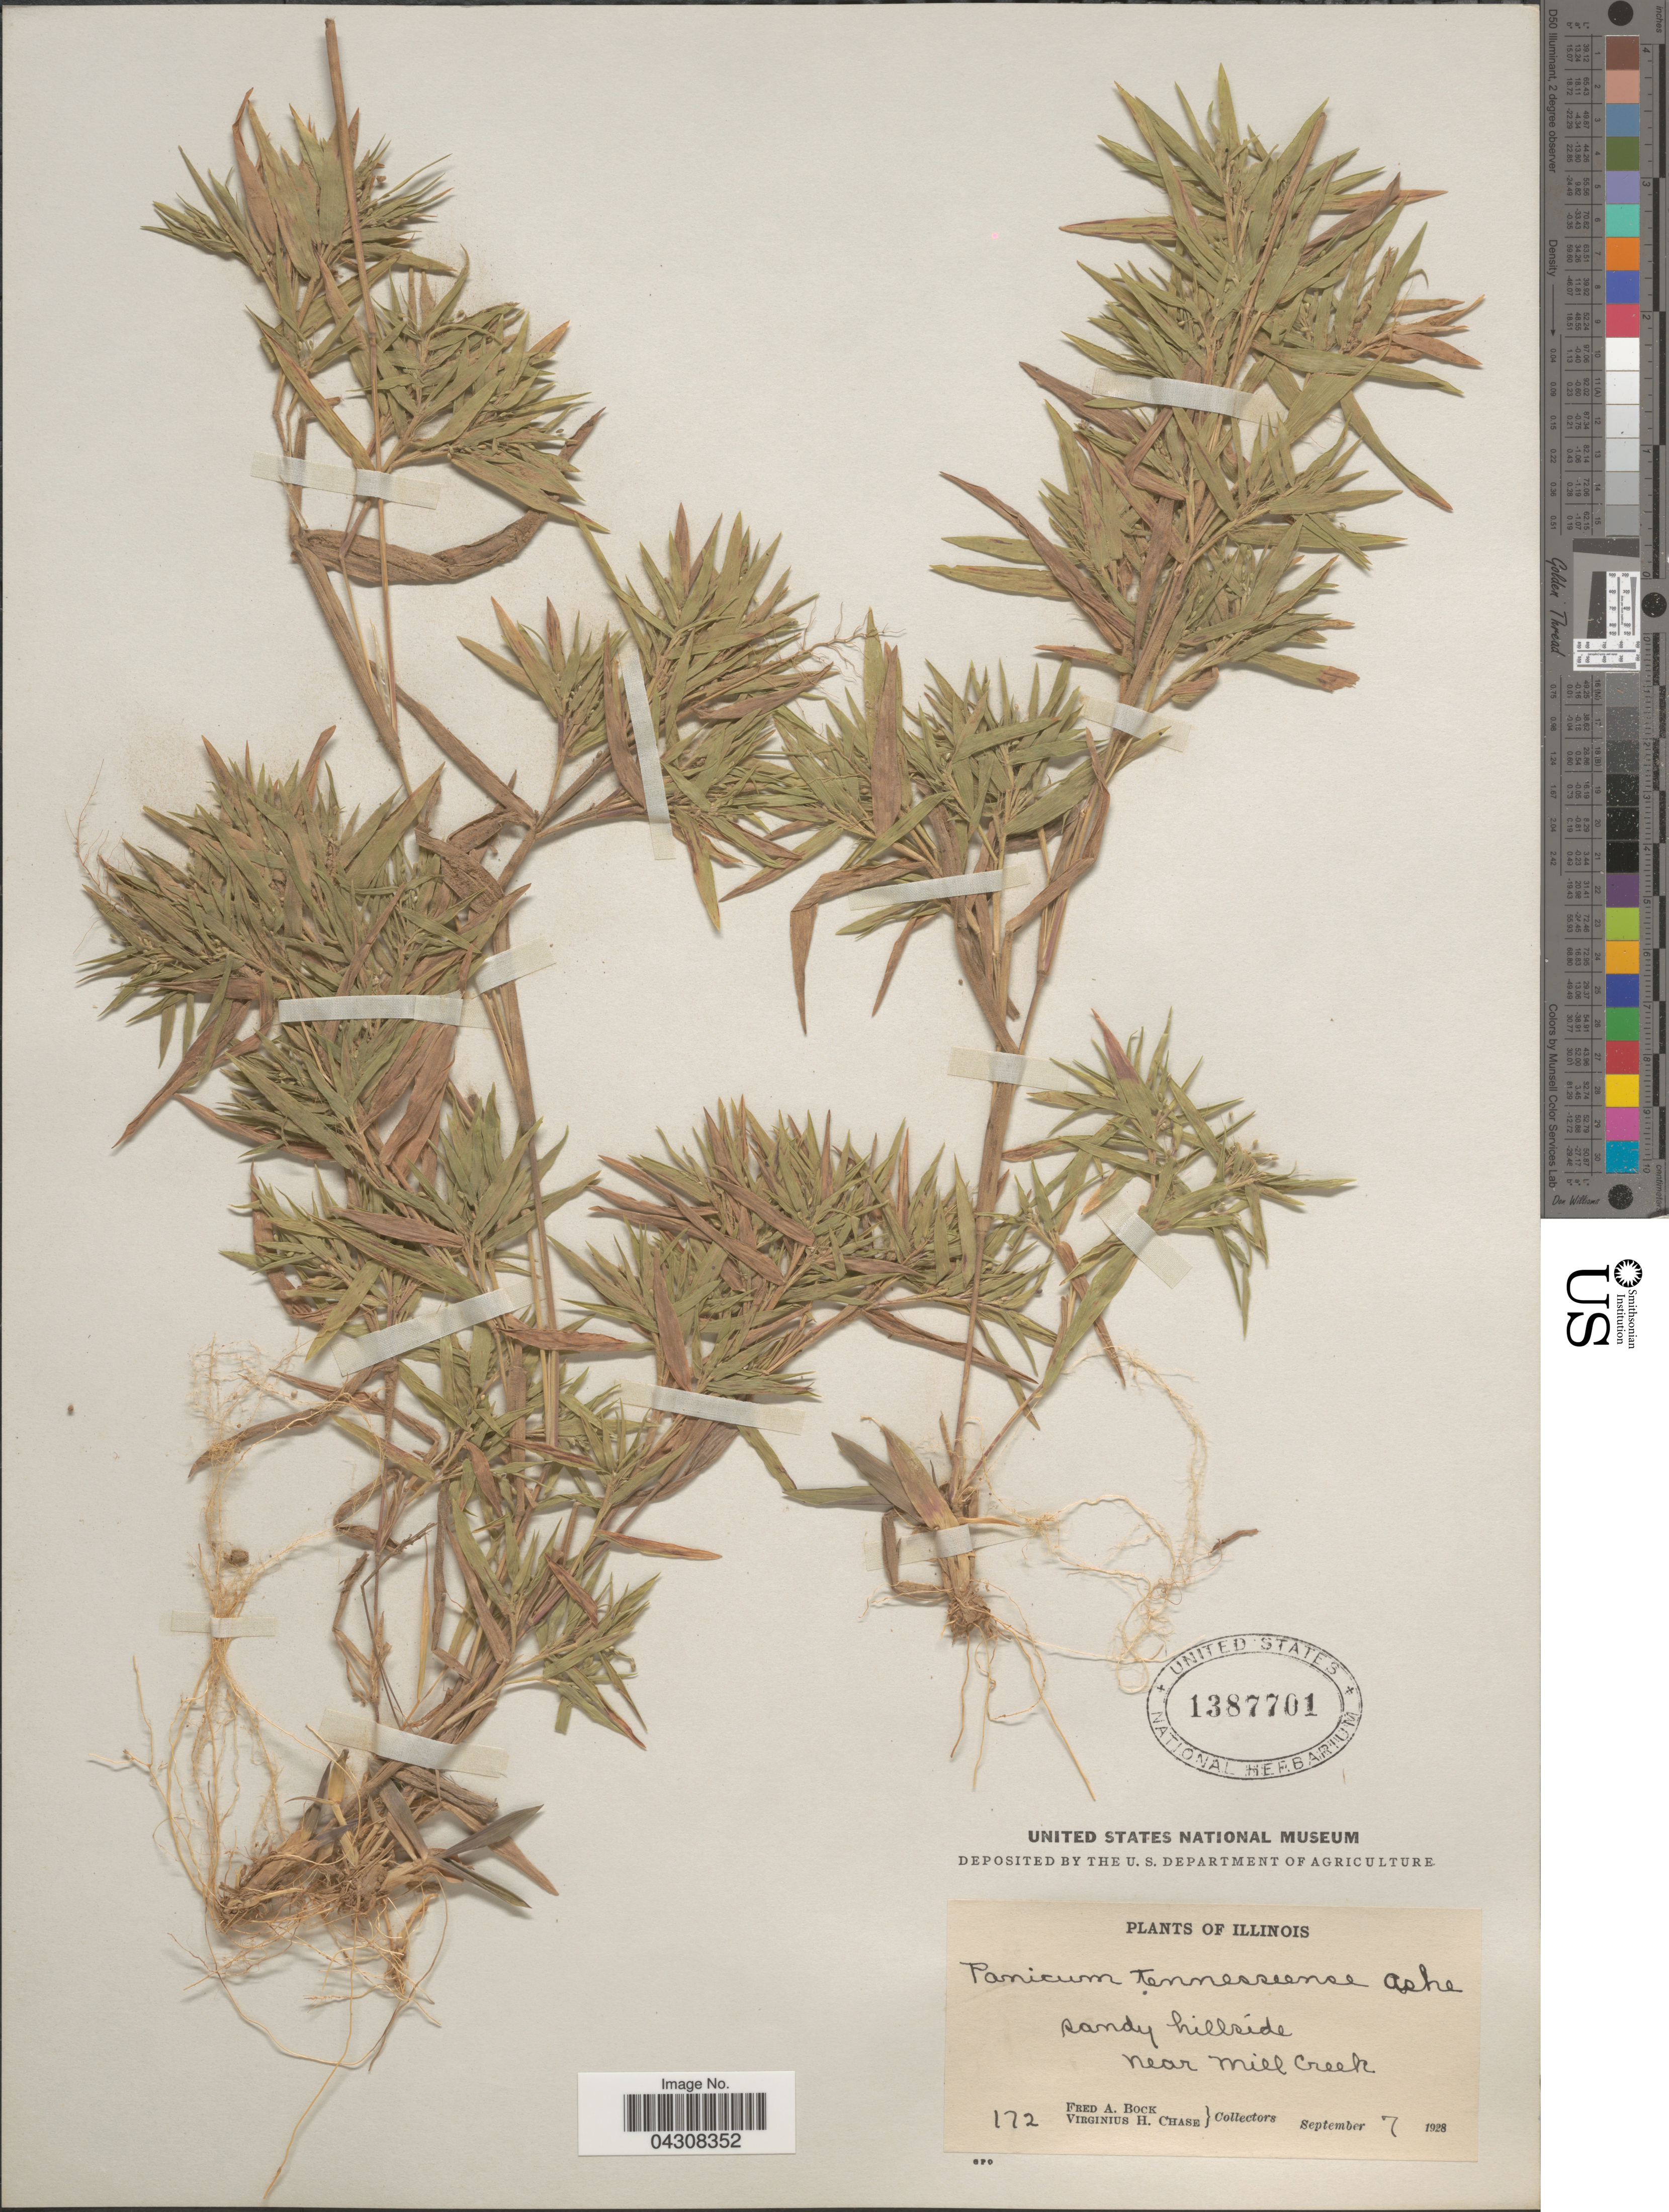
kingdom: Plantae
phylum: Tracheophyta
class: Liliopsida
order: Poales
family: Poaceae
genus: Dichanthelium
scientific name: Dichanthelium acuminatum var. acuminatum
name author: (Sw.) Gould & C.A. Clark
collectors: F. Bock & V. H. Chase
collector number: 172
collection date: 1928-09-07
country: United States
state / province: Illinois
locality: Sandy hillside. Near Mill Creek.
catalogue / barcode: US 1387701